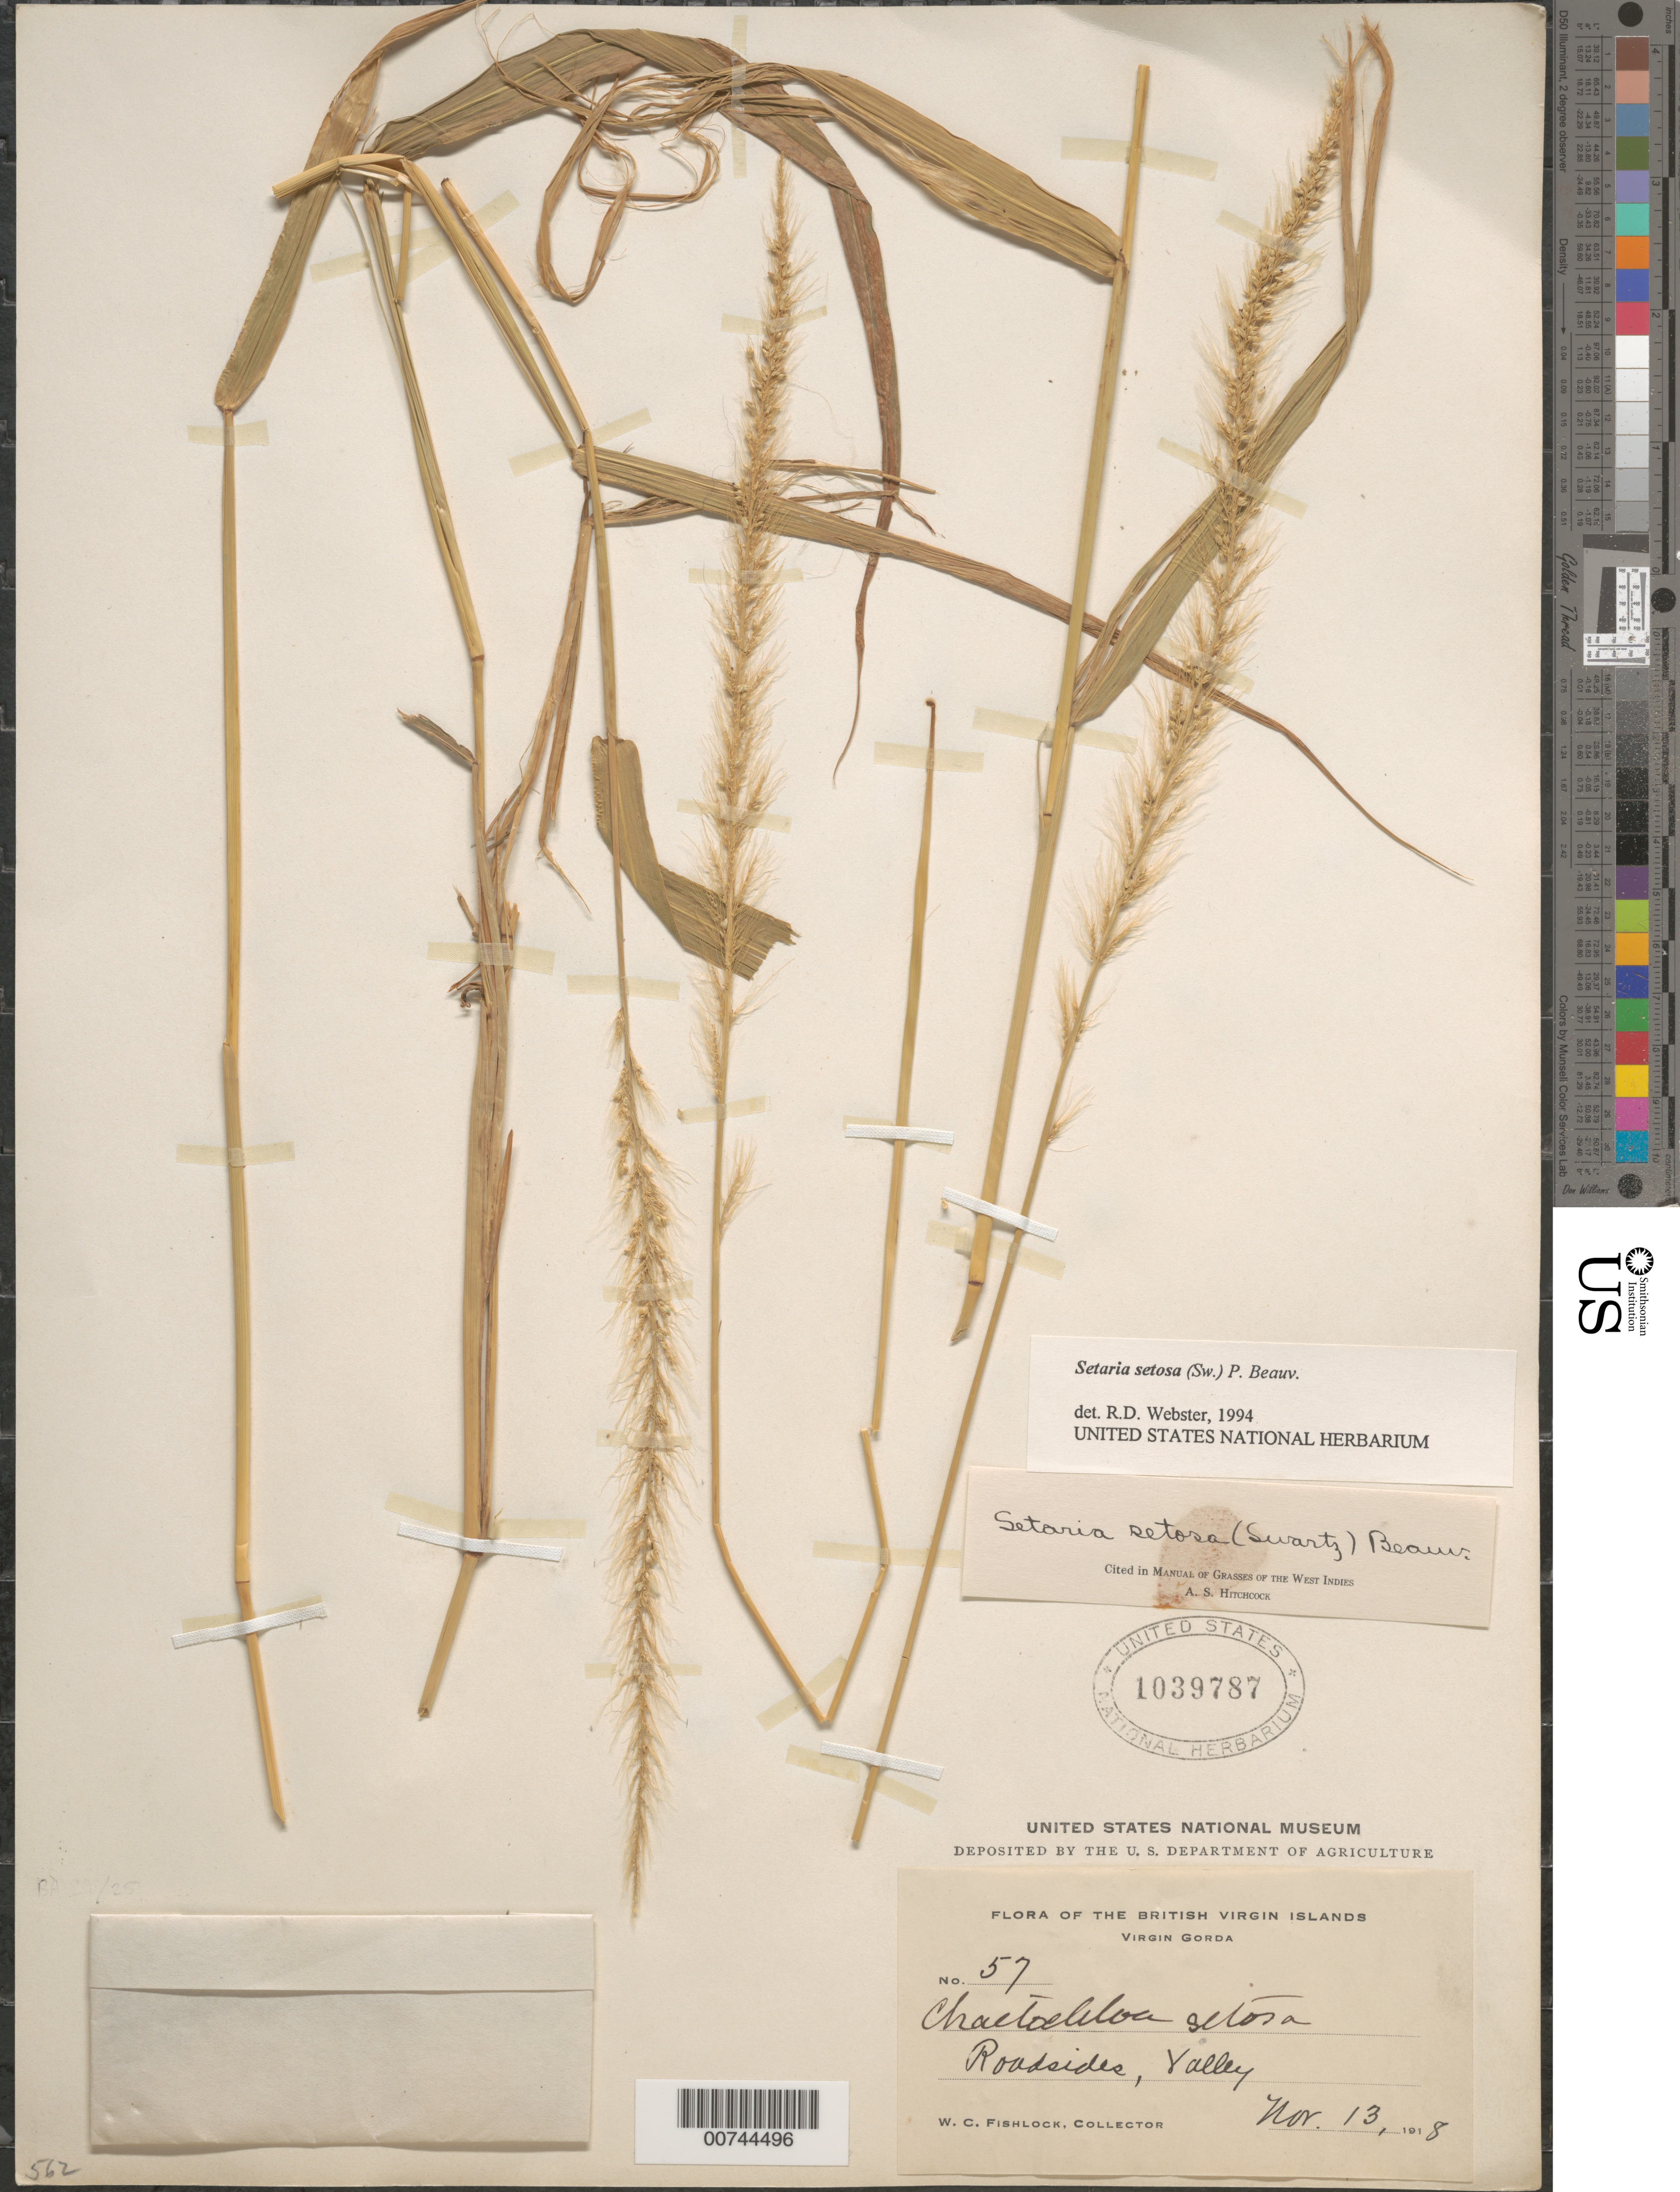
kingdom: Plantae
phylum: Tracheophyta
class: Liliopsida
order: Poales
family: Poaceae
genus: Setaria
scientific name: Setaria setosa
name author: (Sw.) P. Beauv.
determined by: Webster, Robert D.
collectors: W. Fishlock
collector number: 57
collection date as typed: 13 Nov 1918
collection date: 1918-11-13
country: British Virgin Islands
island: Virgin Gorda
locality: Virgin Gorda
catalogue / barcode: US 1039787